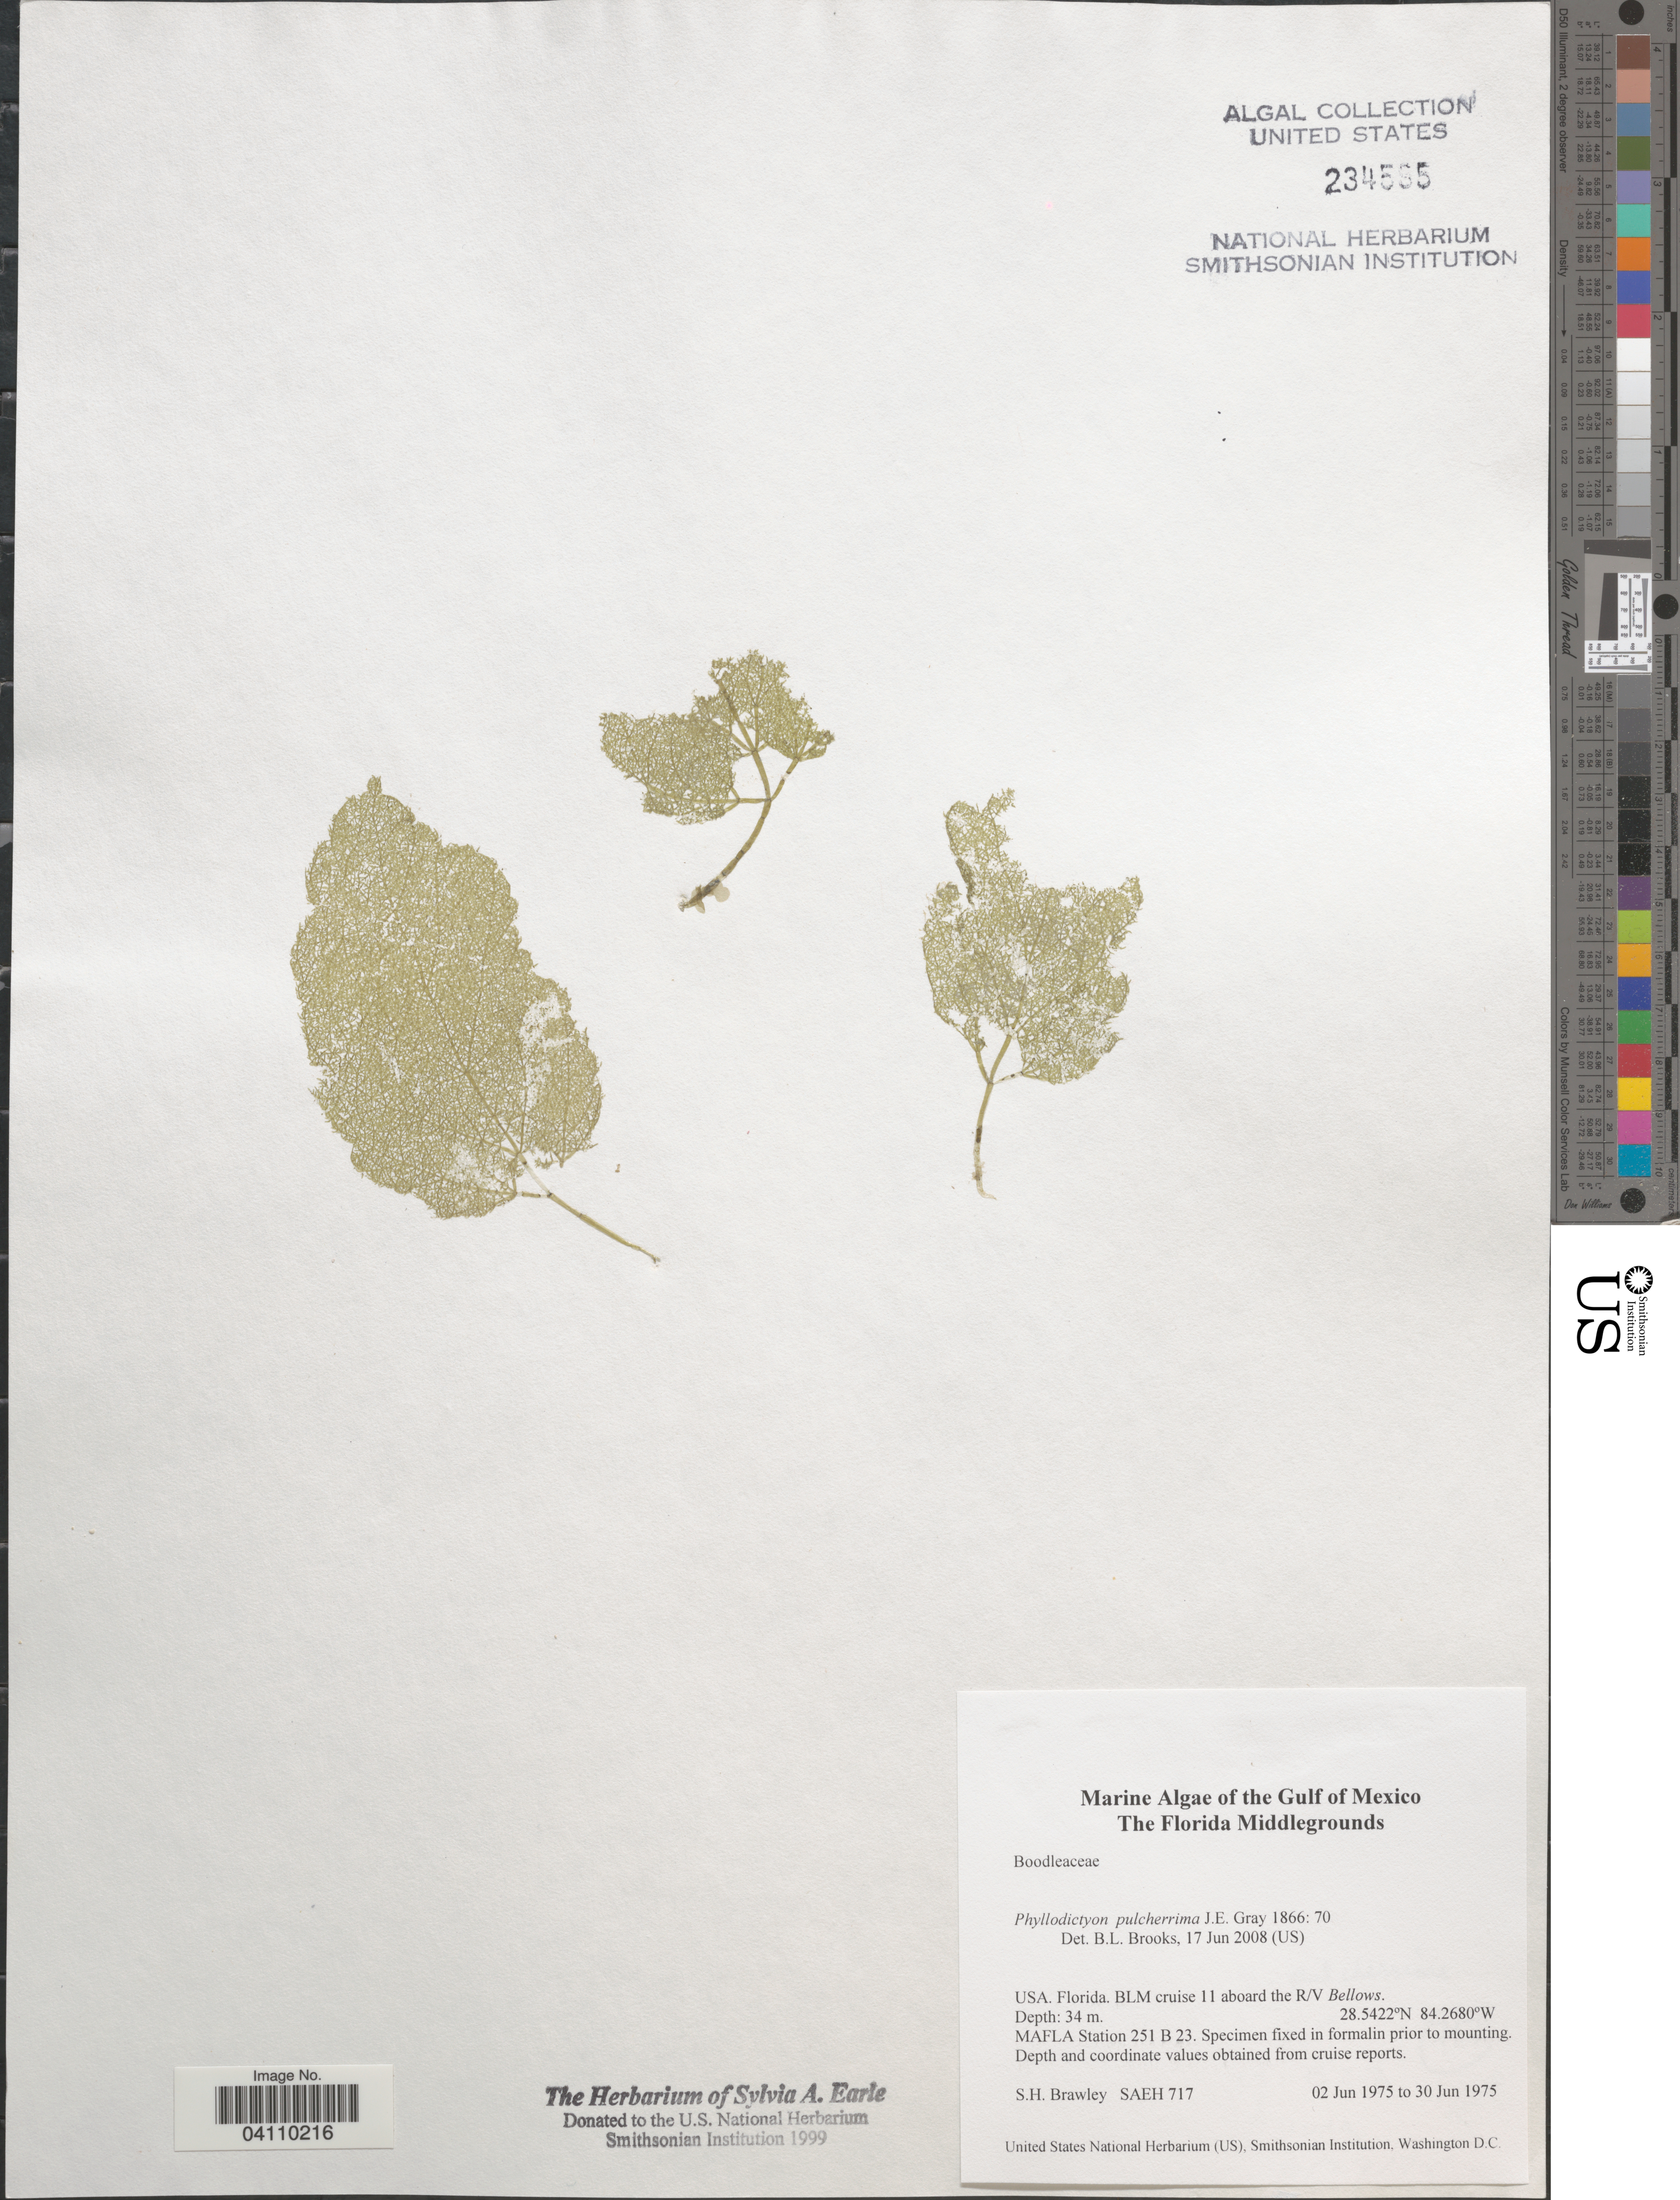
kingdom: Plantae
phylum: Chlorophyta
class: Ulvophyceae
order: Siphonocladales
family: Boodleaceae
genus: Phyllodictyon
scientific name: Phyllodictyon pulcherrimum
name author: J.E. Gray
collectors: S. Brawley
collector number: SAEH717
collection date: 1975-06-02/1975-06-30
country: United States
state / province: Florida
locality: The Gulf of Mexico. The Florida Middlegrounds. BLM cruise 11 aboard the R/V Bellows. MAFLA Station 251 B 23.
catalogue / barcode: US 234595